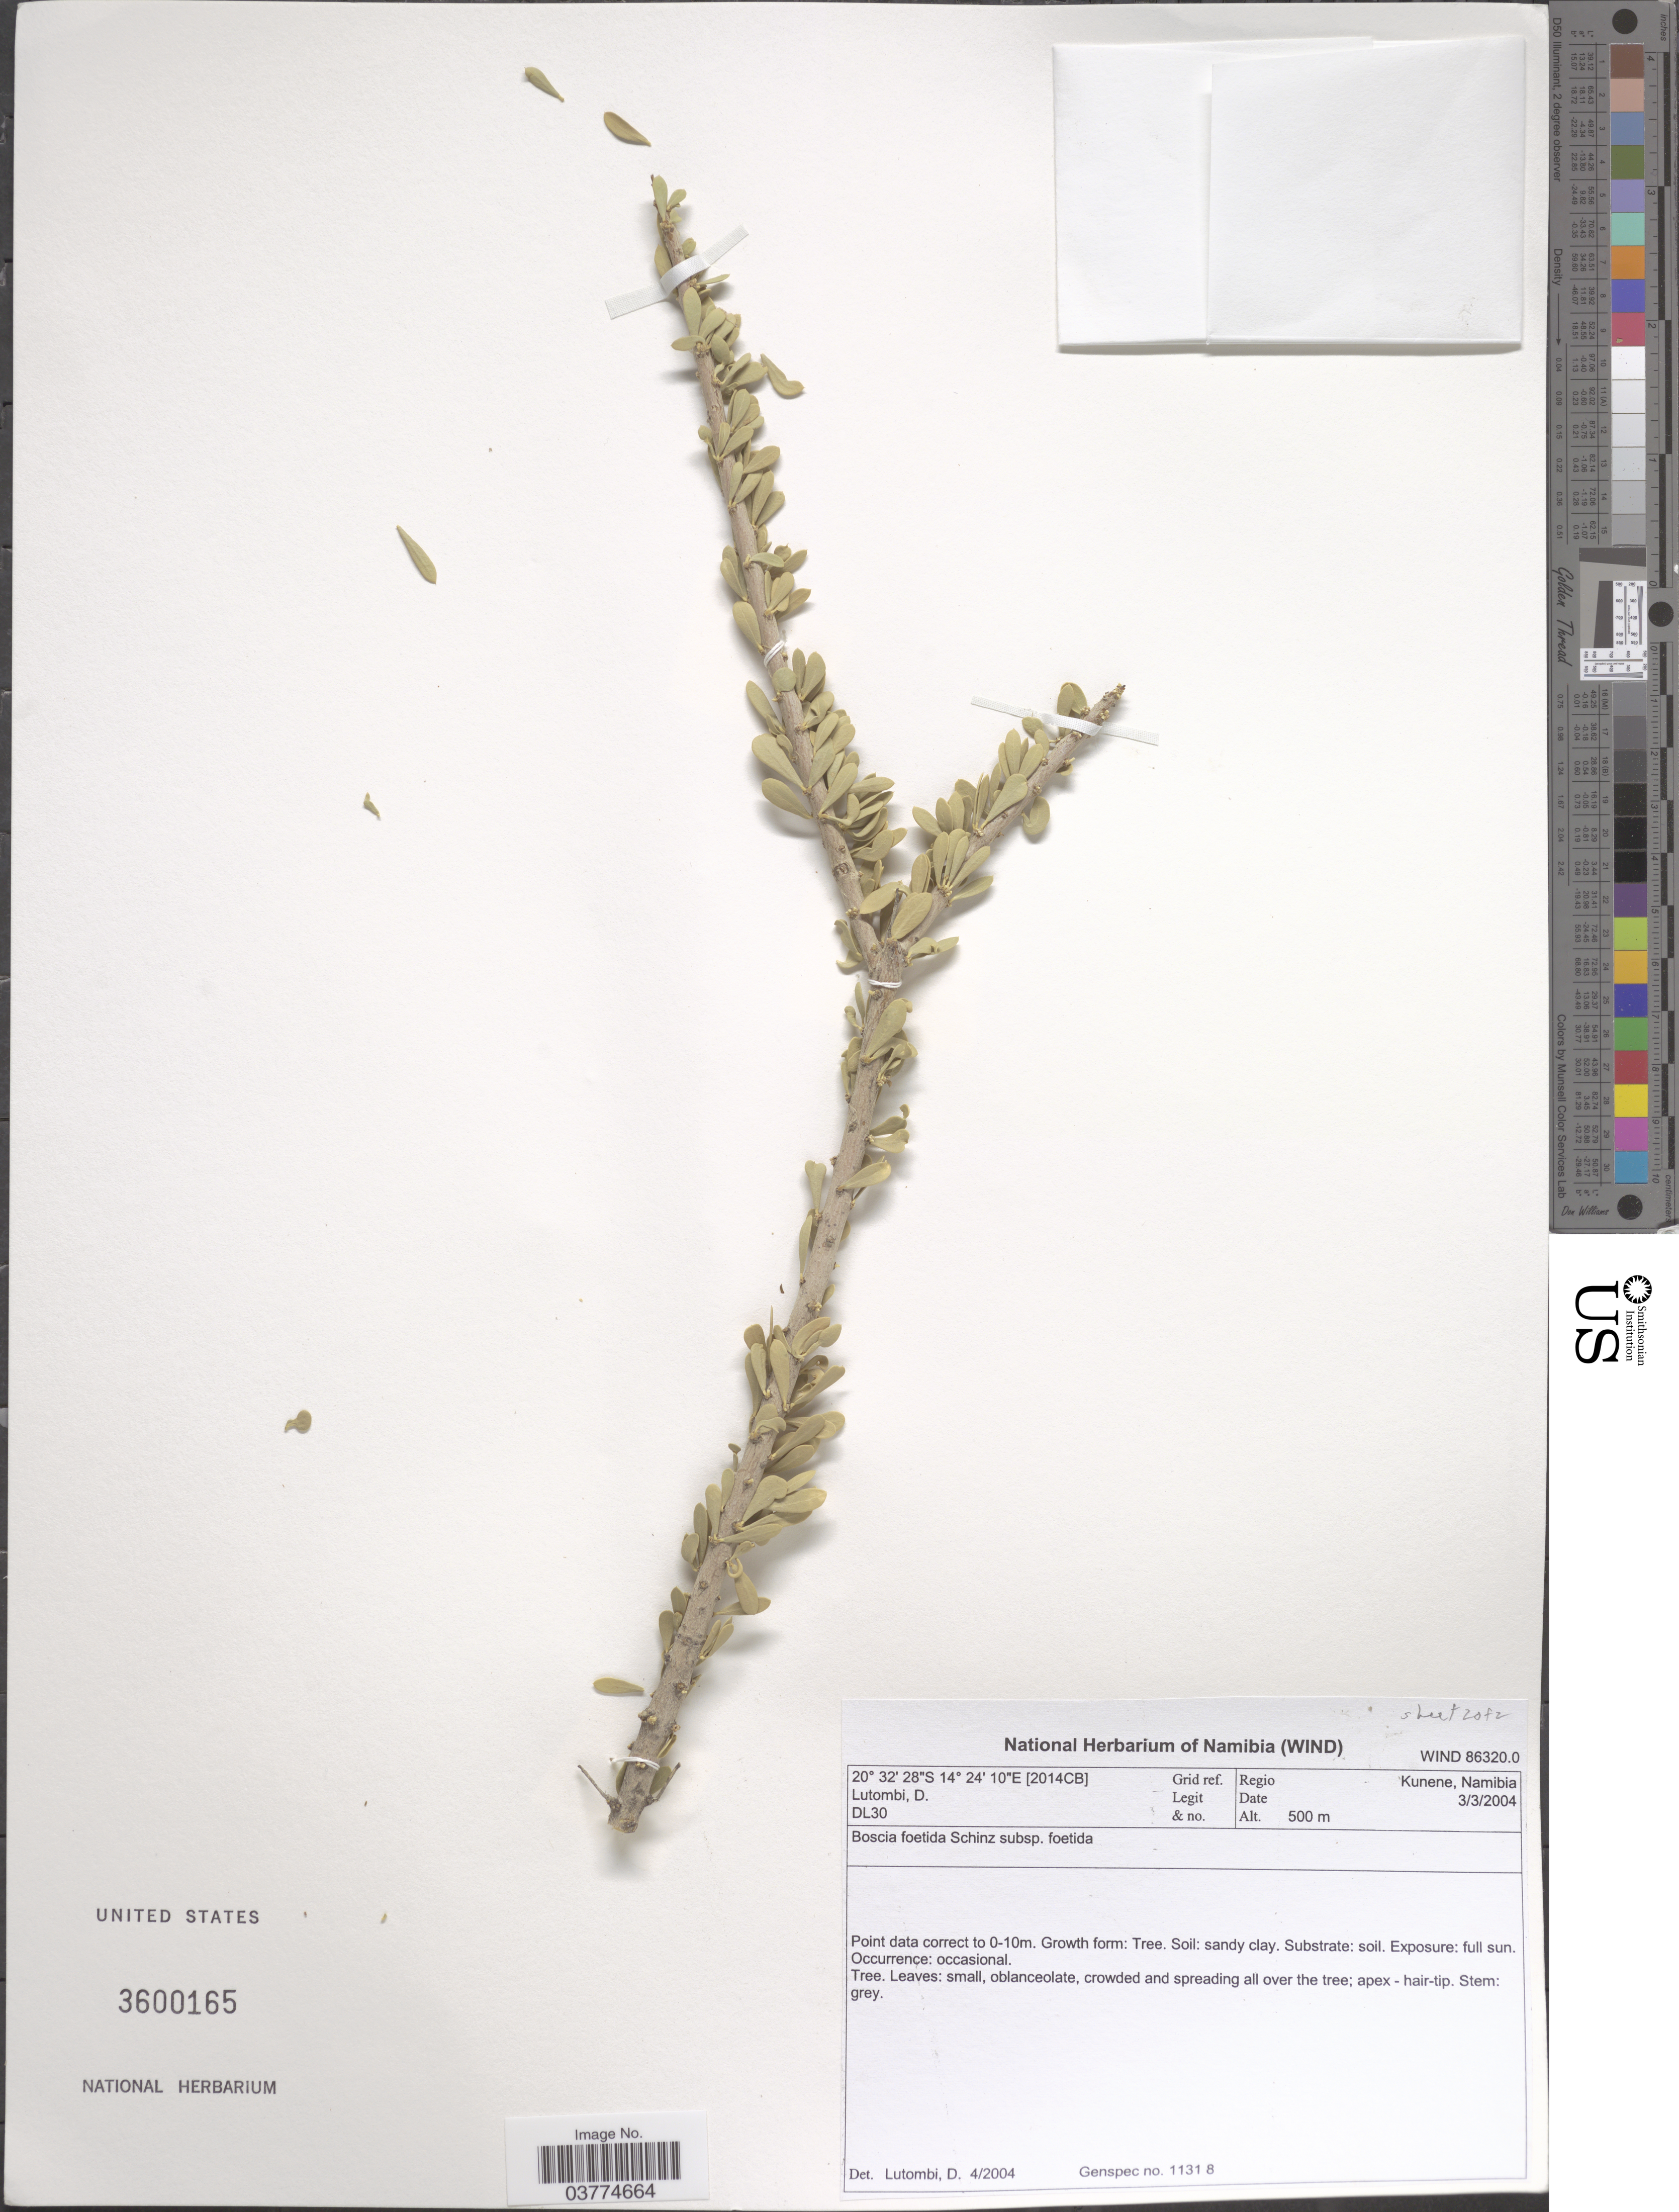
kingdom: Plantae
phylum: Tracheophyta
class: Magnoliopsida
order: Brassicales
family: Capparaceae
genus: Boscia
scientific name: Boscia foetida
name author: Schinz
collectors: D. Lutombi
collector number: DL30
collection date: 2004-03-03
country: Namibia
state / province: Kunene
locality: Grid ref. [2014CB]. Regio Kunene, Namibia.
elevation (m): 500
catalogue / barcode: US 3600165